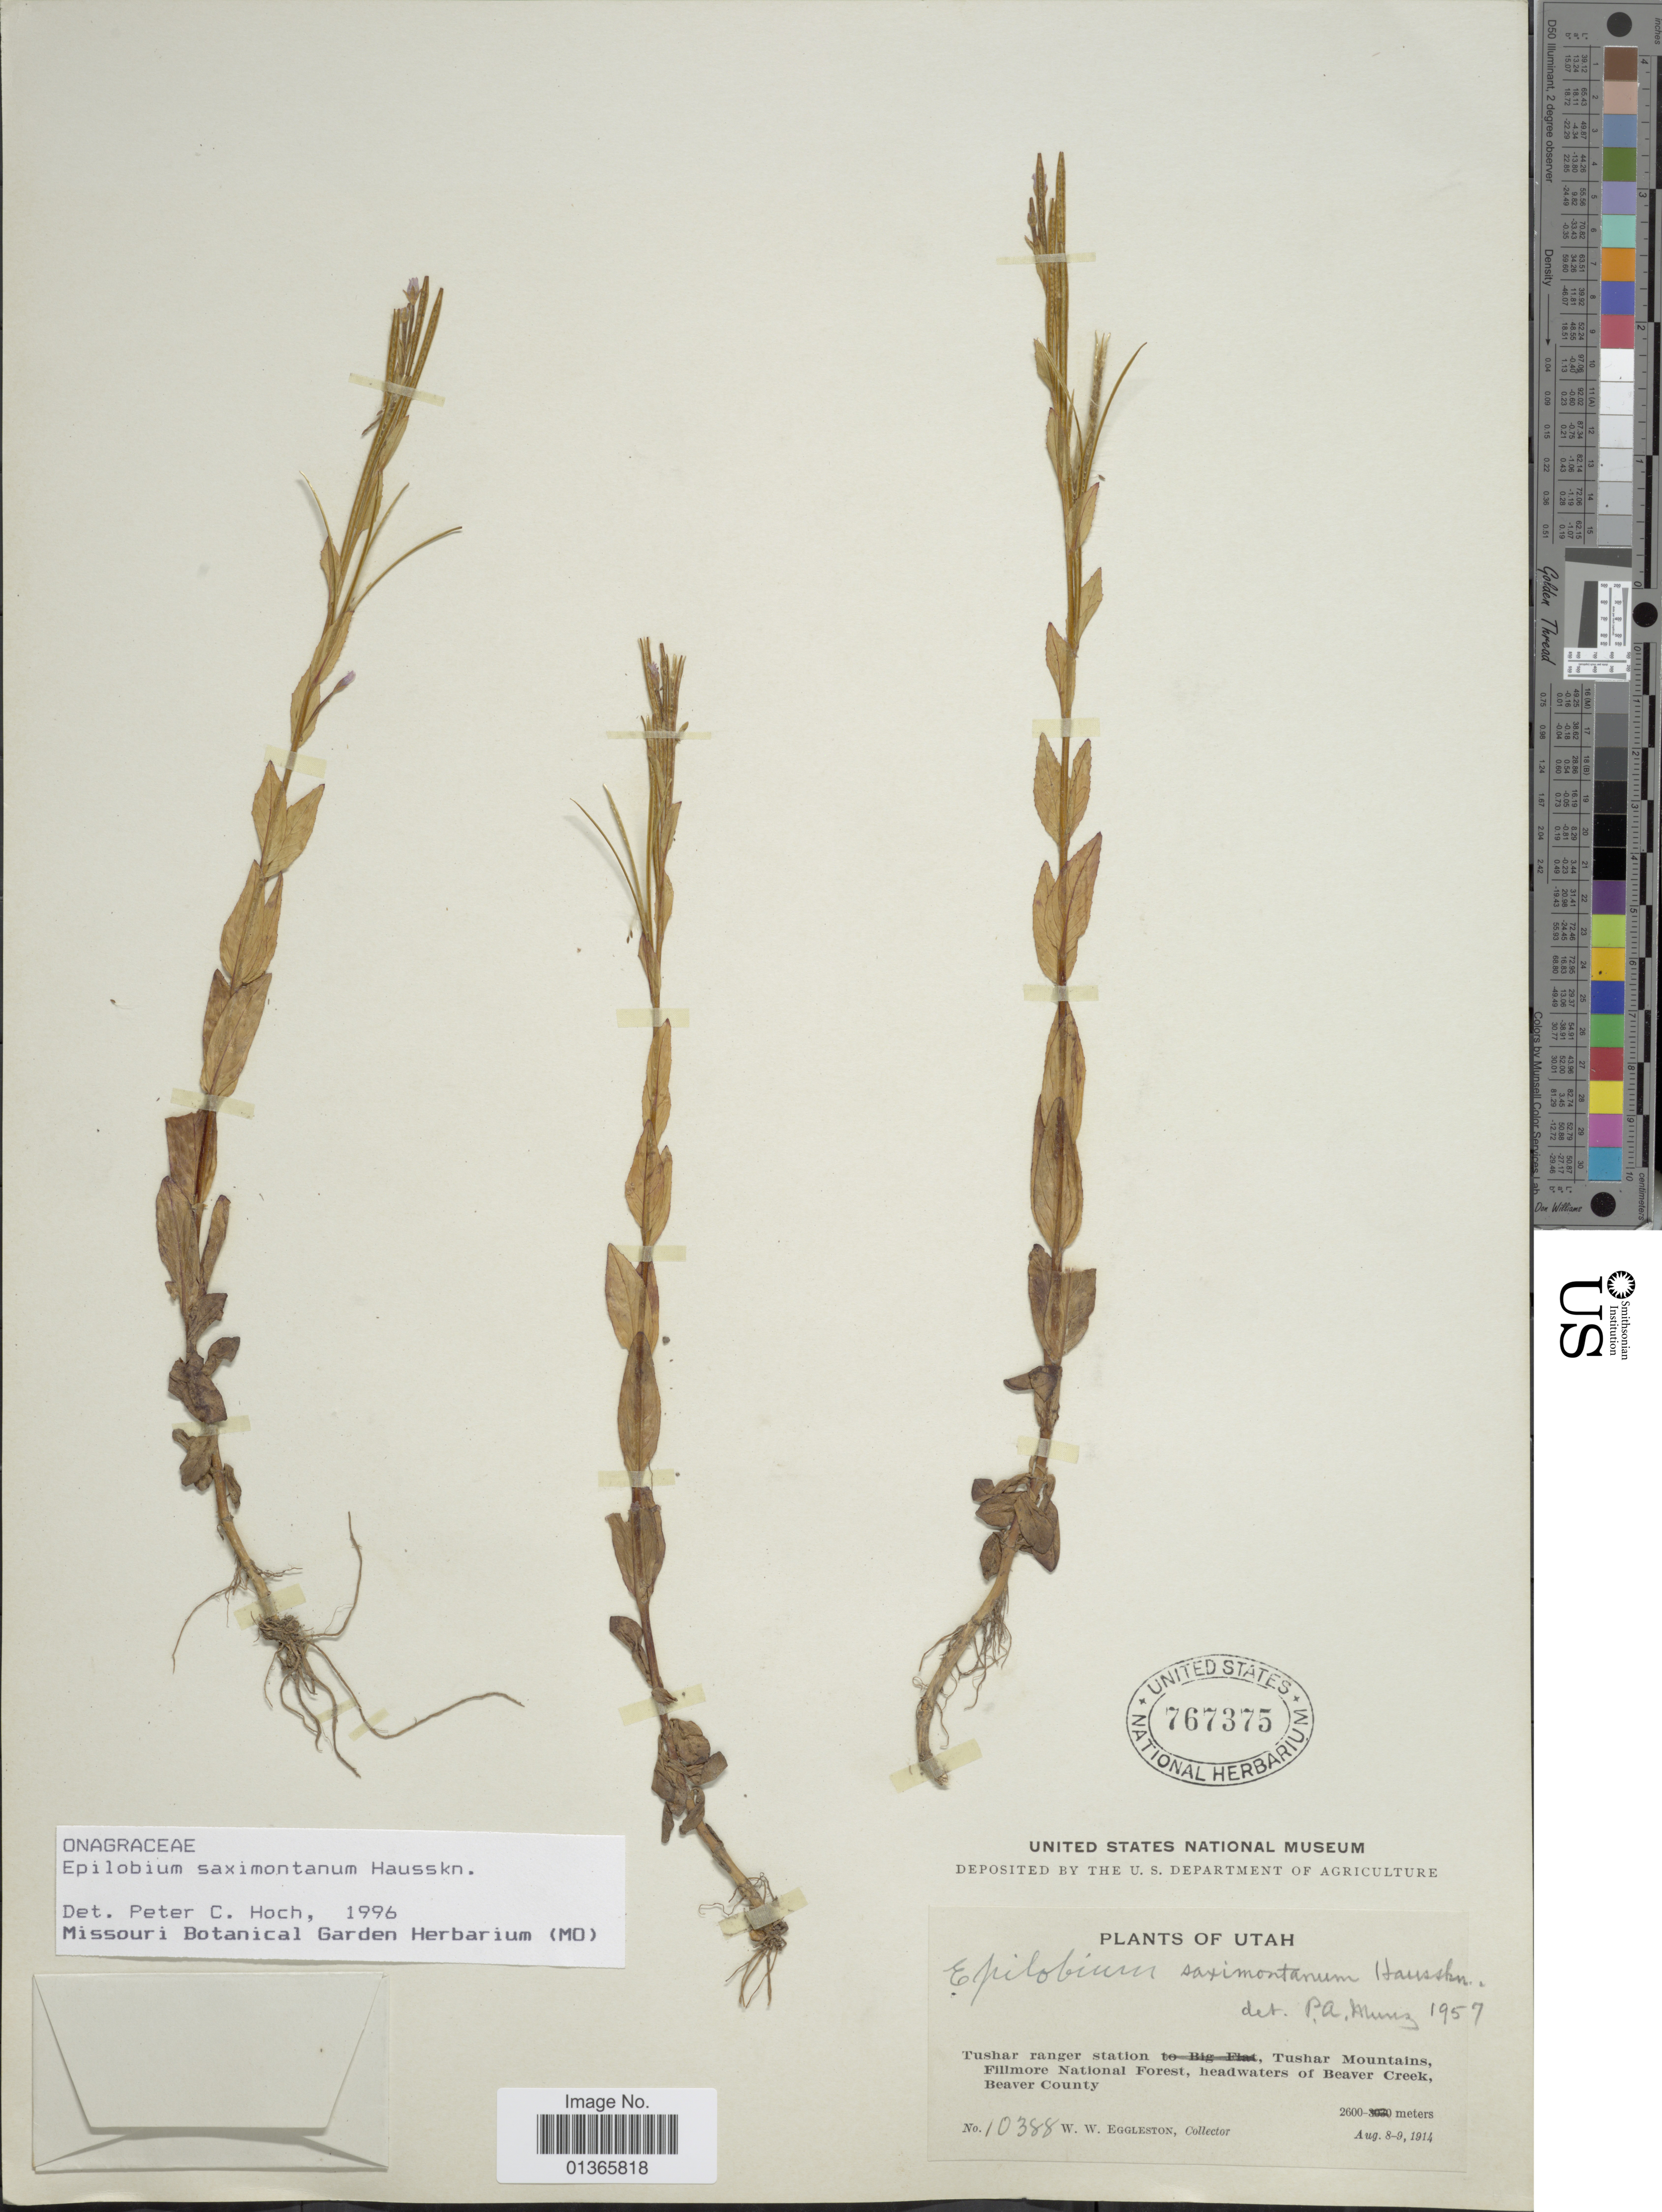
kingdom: Plantae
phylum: Tracheophyta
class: Magnoliopsida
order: Myrtales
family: Onagraceae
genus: Epilobium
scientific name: Epilobium saximontanum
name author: Hausskn.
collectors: W. W. Eggleston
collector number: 10388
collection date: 1914-08-08/1914-08-09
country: United States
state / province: Utah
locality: Tushar ranger station, Tushar Mountains, Fillmore National Forest, headwaters of Beaver Creek, Beaver County.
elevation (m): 2600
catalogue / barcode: US 767375